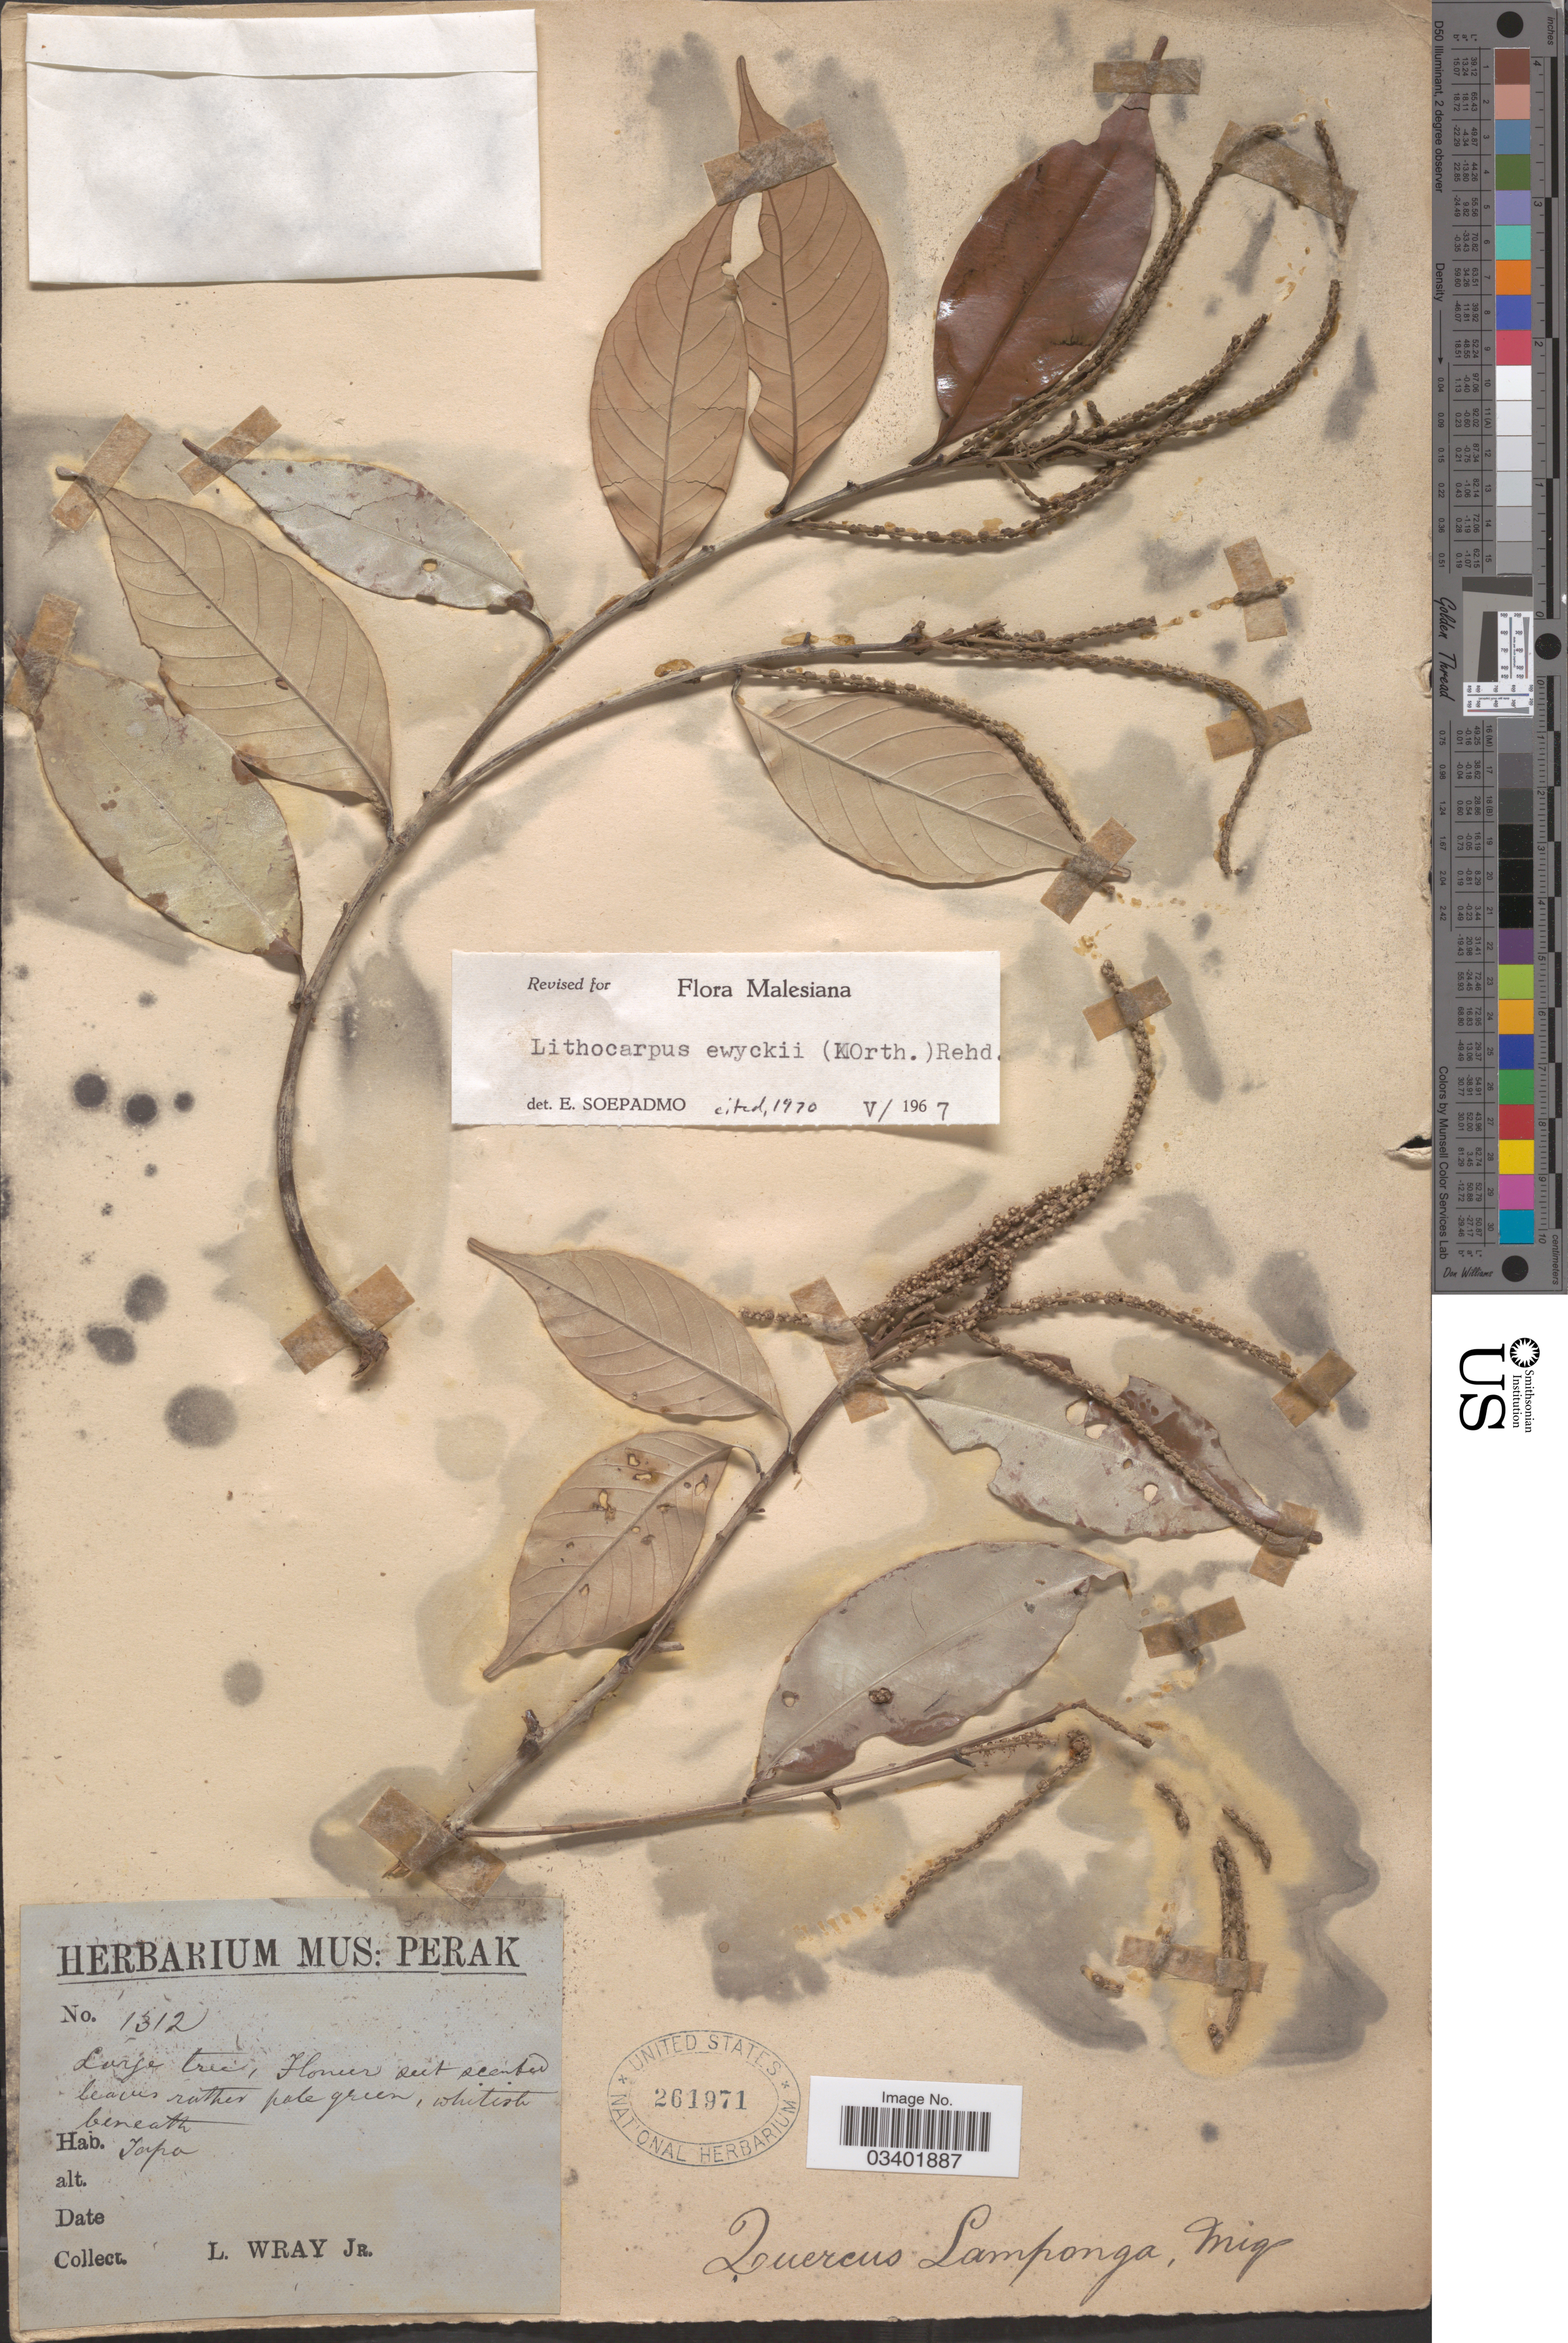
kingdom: Plantae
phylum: Tracheophyta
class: Magnoliopsida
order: Fagales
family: Fagaceae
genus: Lithocarpus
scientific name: Lithocarpus ewyckii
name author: (Korth.) Rehder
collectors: L. Wray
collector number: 1312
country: Malaysia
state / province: Perak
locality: Tapa.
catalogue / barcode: US 261971